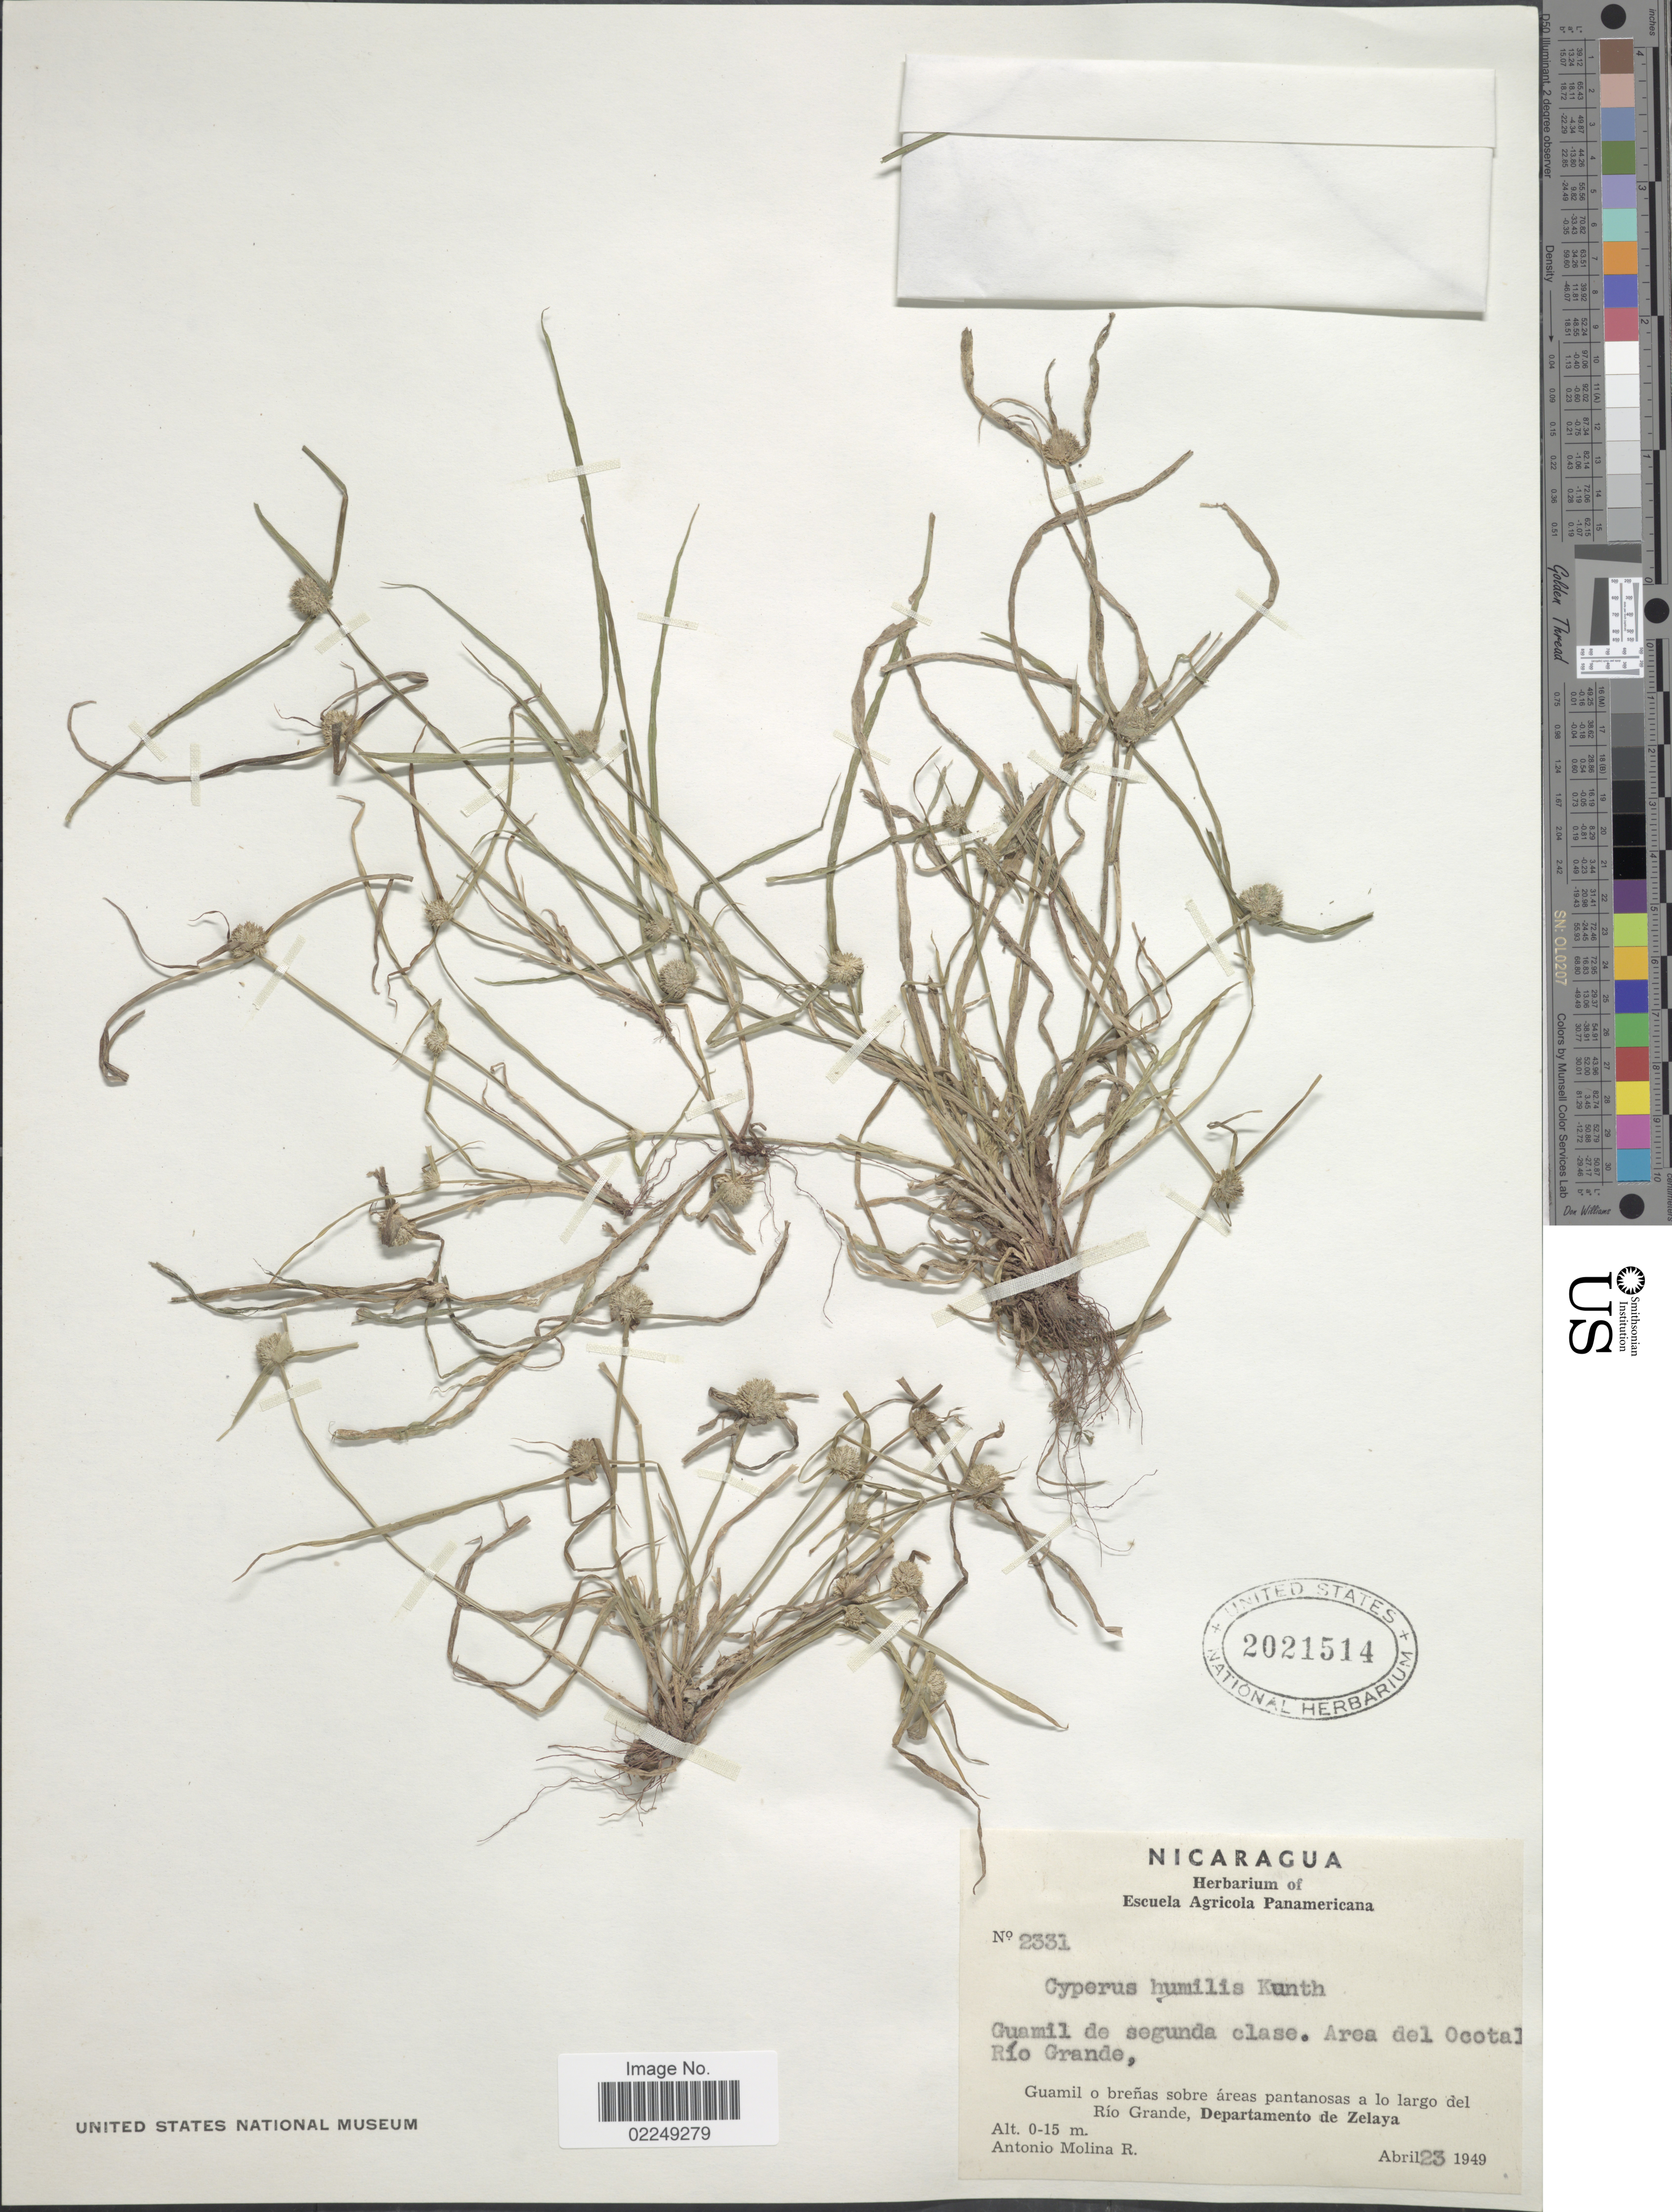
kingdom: Plantae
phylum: Tracheophyta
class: Liliopsida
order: Poales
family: Cyperaceae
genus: Cyperus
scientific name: Cyperus humilis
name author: Kunth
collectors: A. Molina R.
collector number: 2331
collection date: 1949-04-23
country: Nicaragua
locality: Guamil o brenas sobre areas pantanosas a lo largo del Rio Grande, Departamento de Zelaya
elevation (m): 0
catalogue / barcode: US 2021514